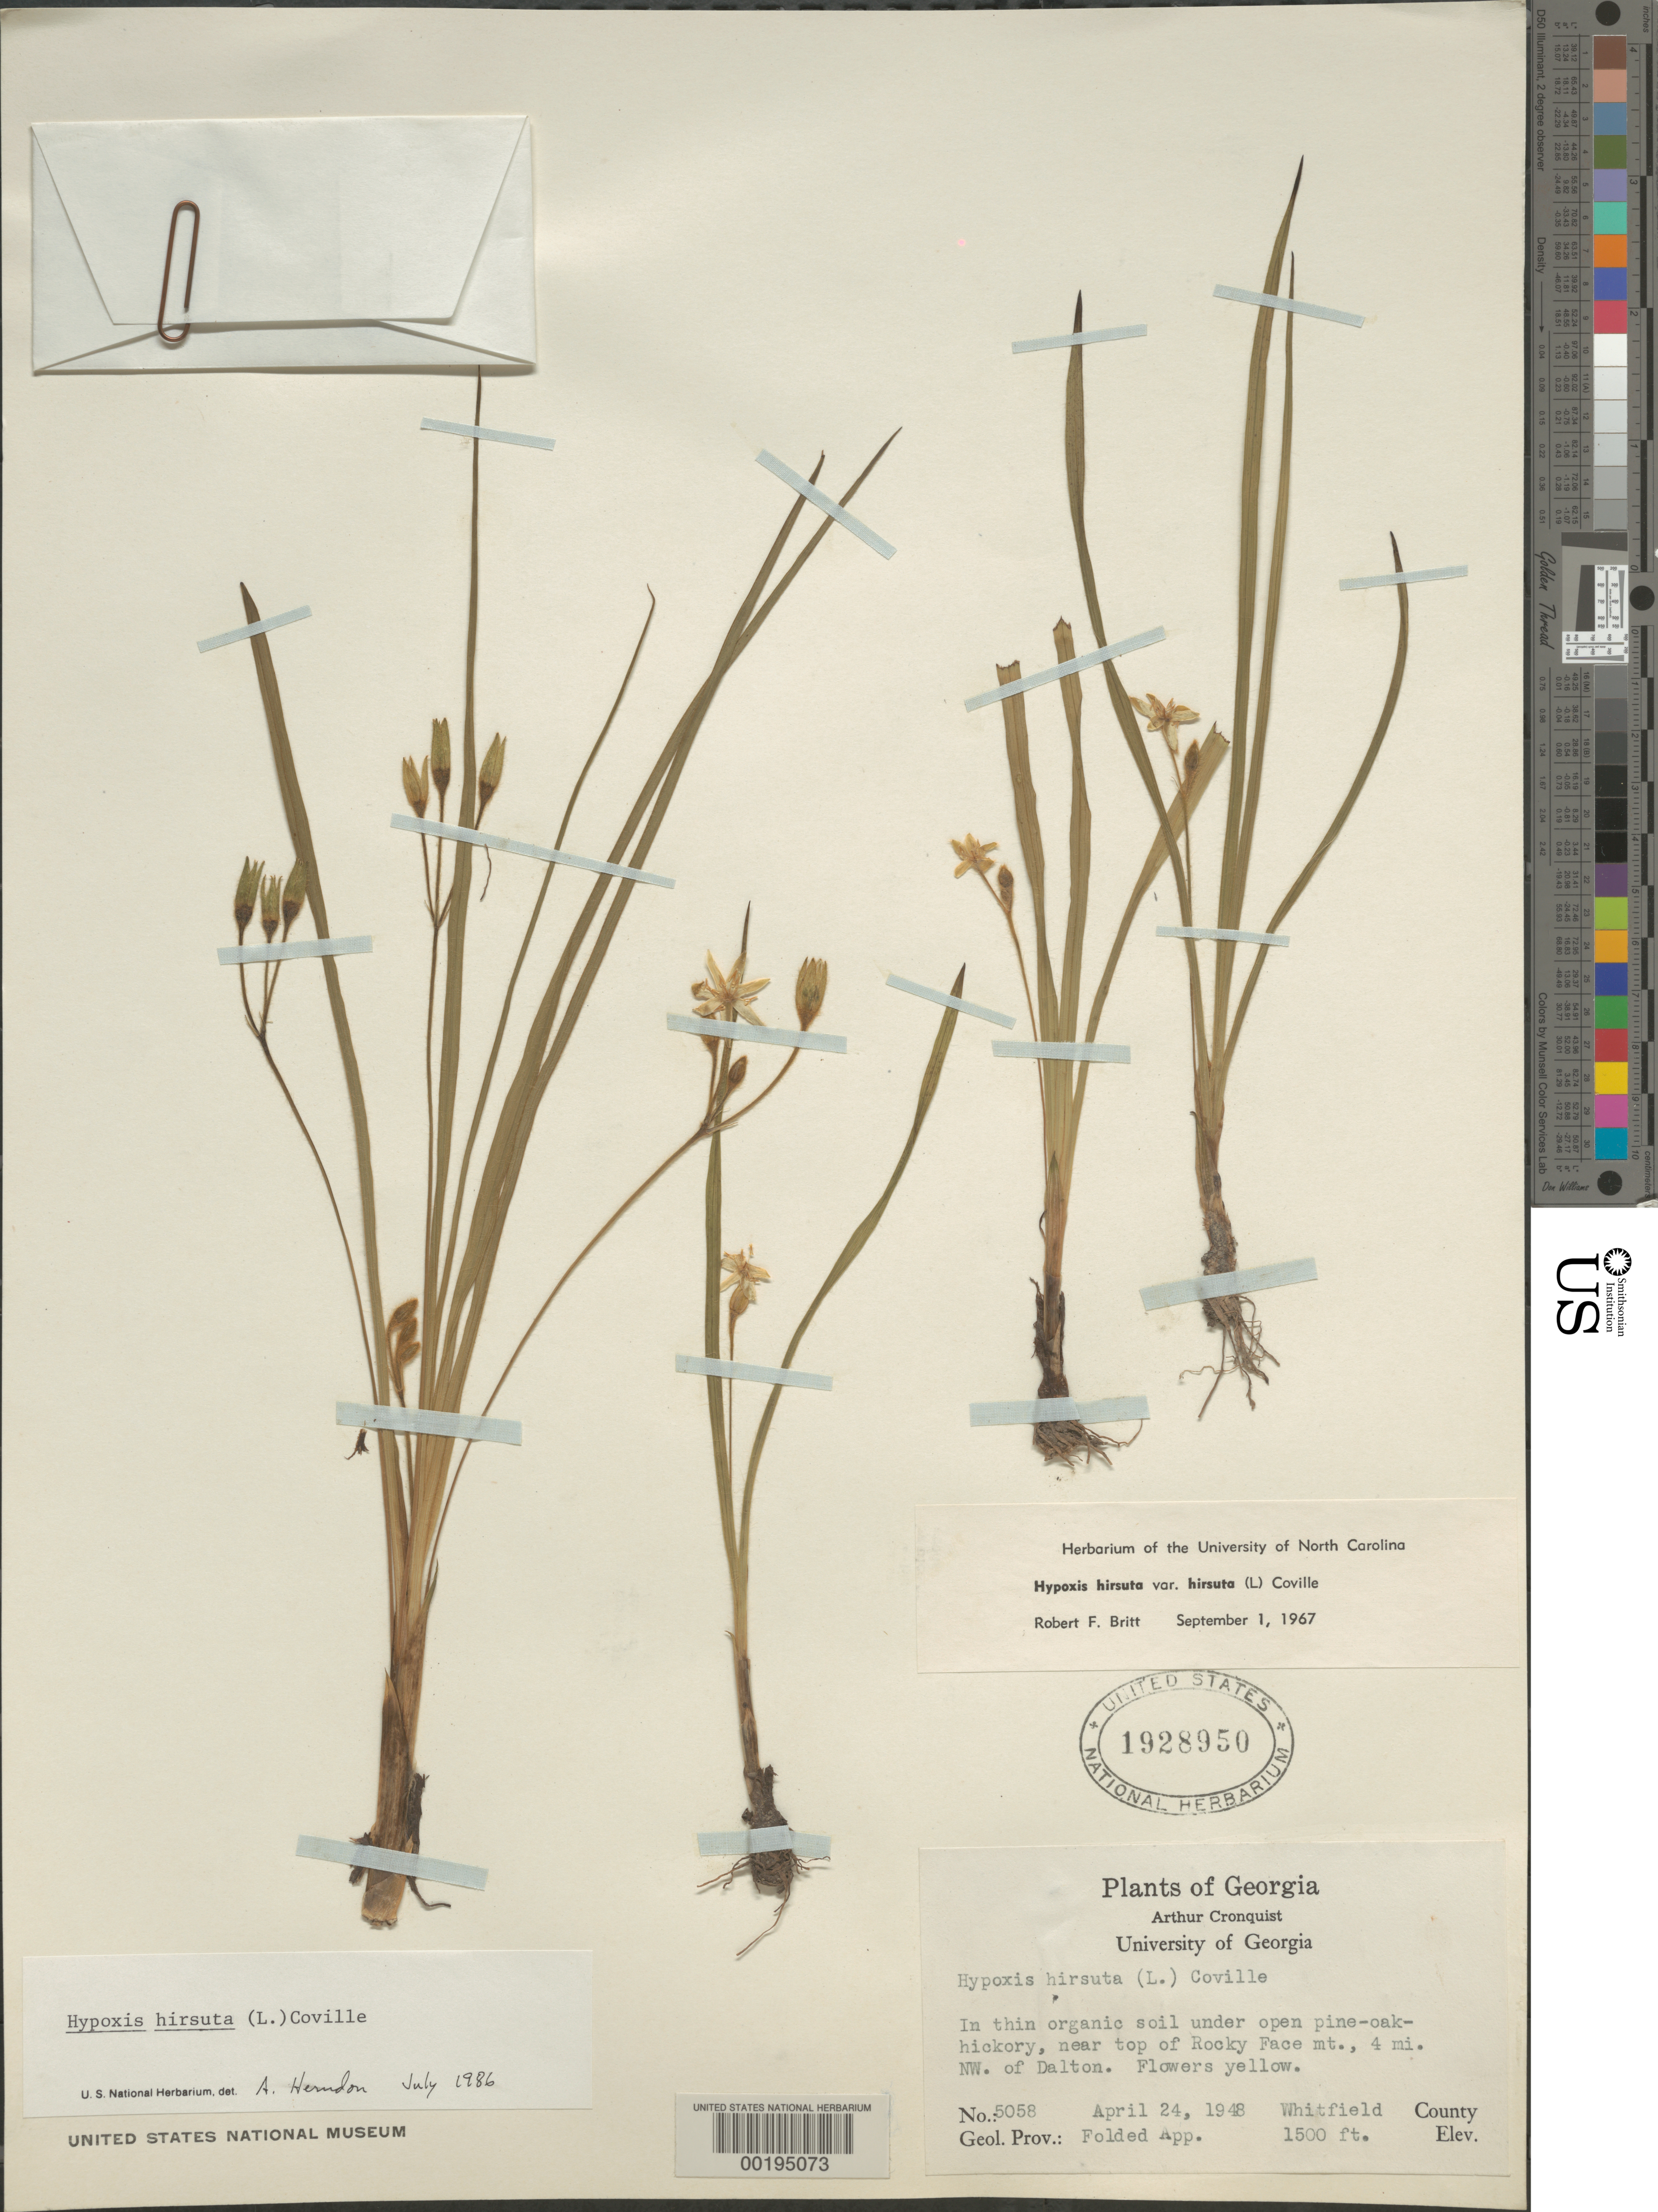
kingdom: Plantae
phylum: Tracheophyta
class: Liliopsida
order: Asparagales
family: Hypoxidaceae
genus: Hypoxis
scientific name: Hypoxis hirsuta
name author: (L.) Coville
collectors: A. J. Cronquist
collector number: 5058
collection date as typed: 24 Apr 1948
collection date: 1948-04-24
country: United States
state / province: Georgia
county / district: Whitfield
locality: Near top of rocky face mountain, 4 mi nw of dalton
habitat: In thin organic soil under open pine-oak-hickory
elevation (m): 457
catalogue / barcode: US 1928950